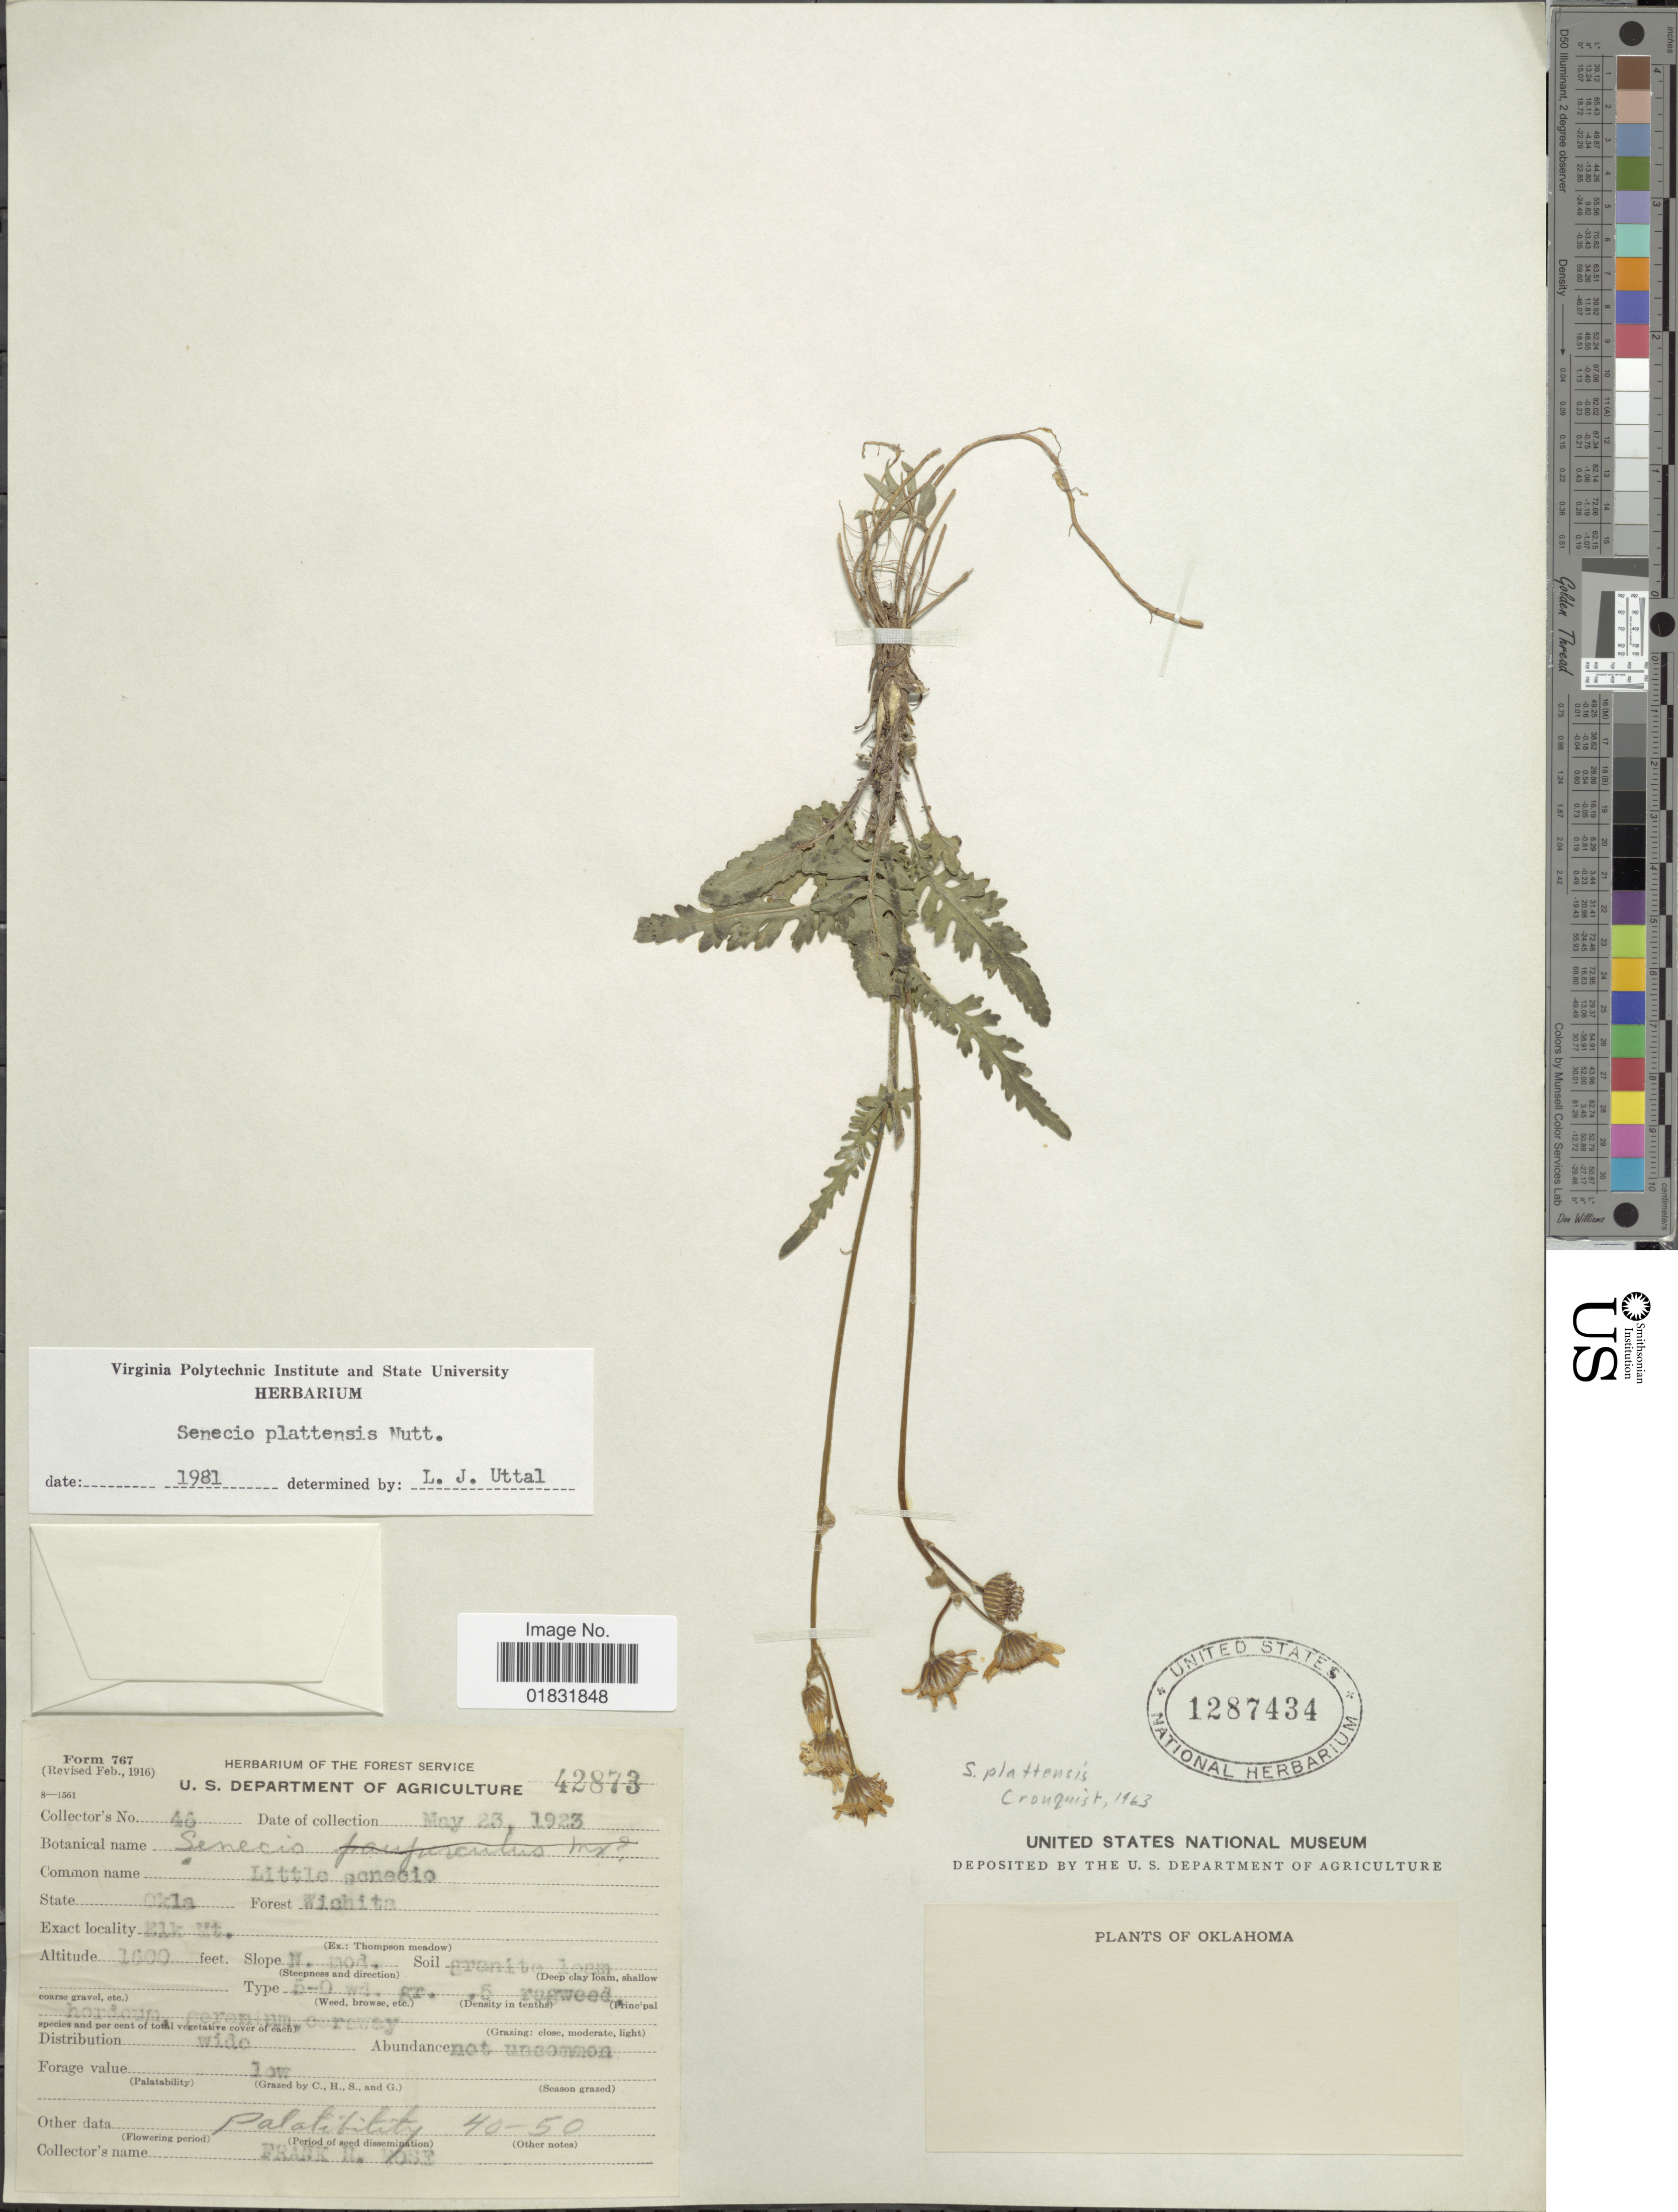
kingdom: Plantae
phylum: Tracheophyta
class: Magnoliopsida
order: Asterales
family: Asteraceae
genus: Packera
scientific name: Packera plattensis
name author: W.A. Weber & Á. Löve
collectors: F. H. Rose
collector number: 46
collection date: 1923-05-23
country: United States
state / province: Oklahoma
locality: Forest Wichita, Elk Mt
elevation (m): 488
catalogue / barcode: US 1287434